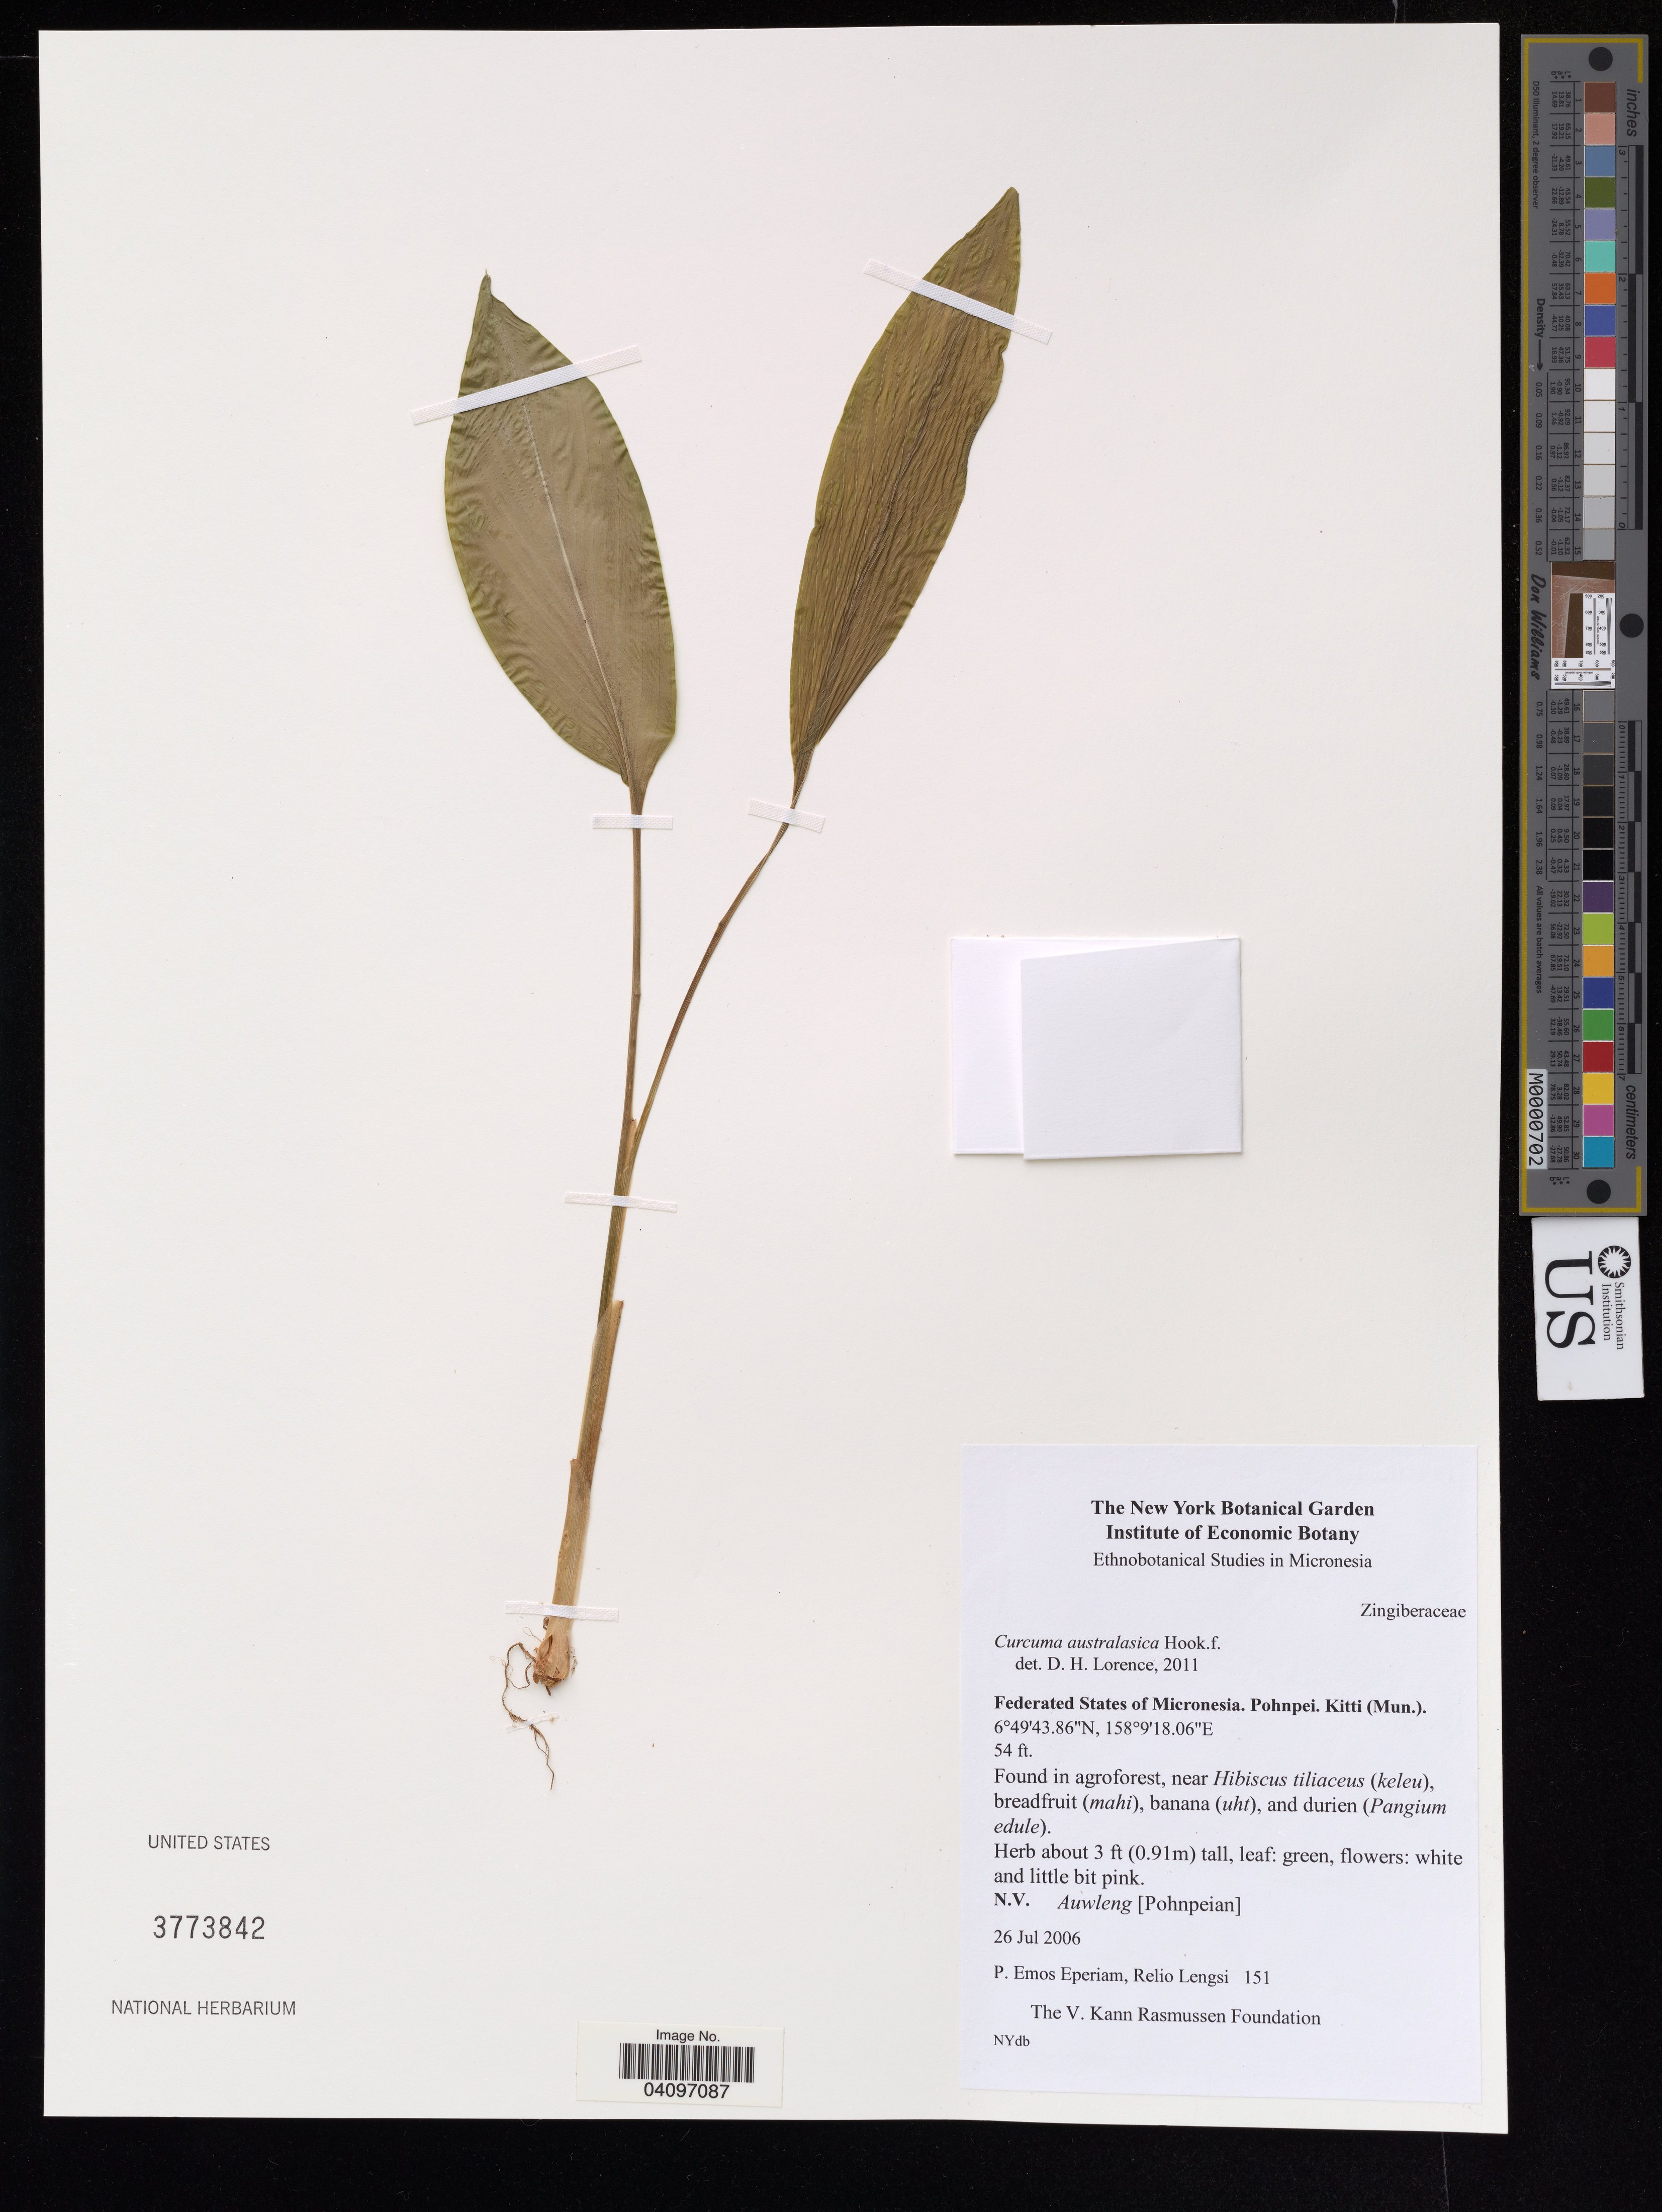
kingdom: Plantae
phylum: Tracheophyta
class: Liliopsida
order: Zingiberales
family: Zingiberaceae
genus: Curcuma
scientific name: Curcuma australasica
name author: Hook. f.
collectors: P. Eperiam & R. Lengsi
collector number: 151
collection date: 2006-07-26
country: Micronesia, Federated States of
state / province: Pohnpei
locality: Kitti (Mun.). Found in agroforest, near Hibiscus tiliaceus (keleu), breadfruit (mahi), banana (uht), and durien (Pangium edule).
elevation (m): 16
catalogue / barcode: US 3773842